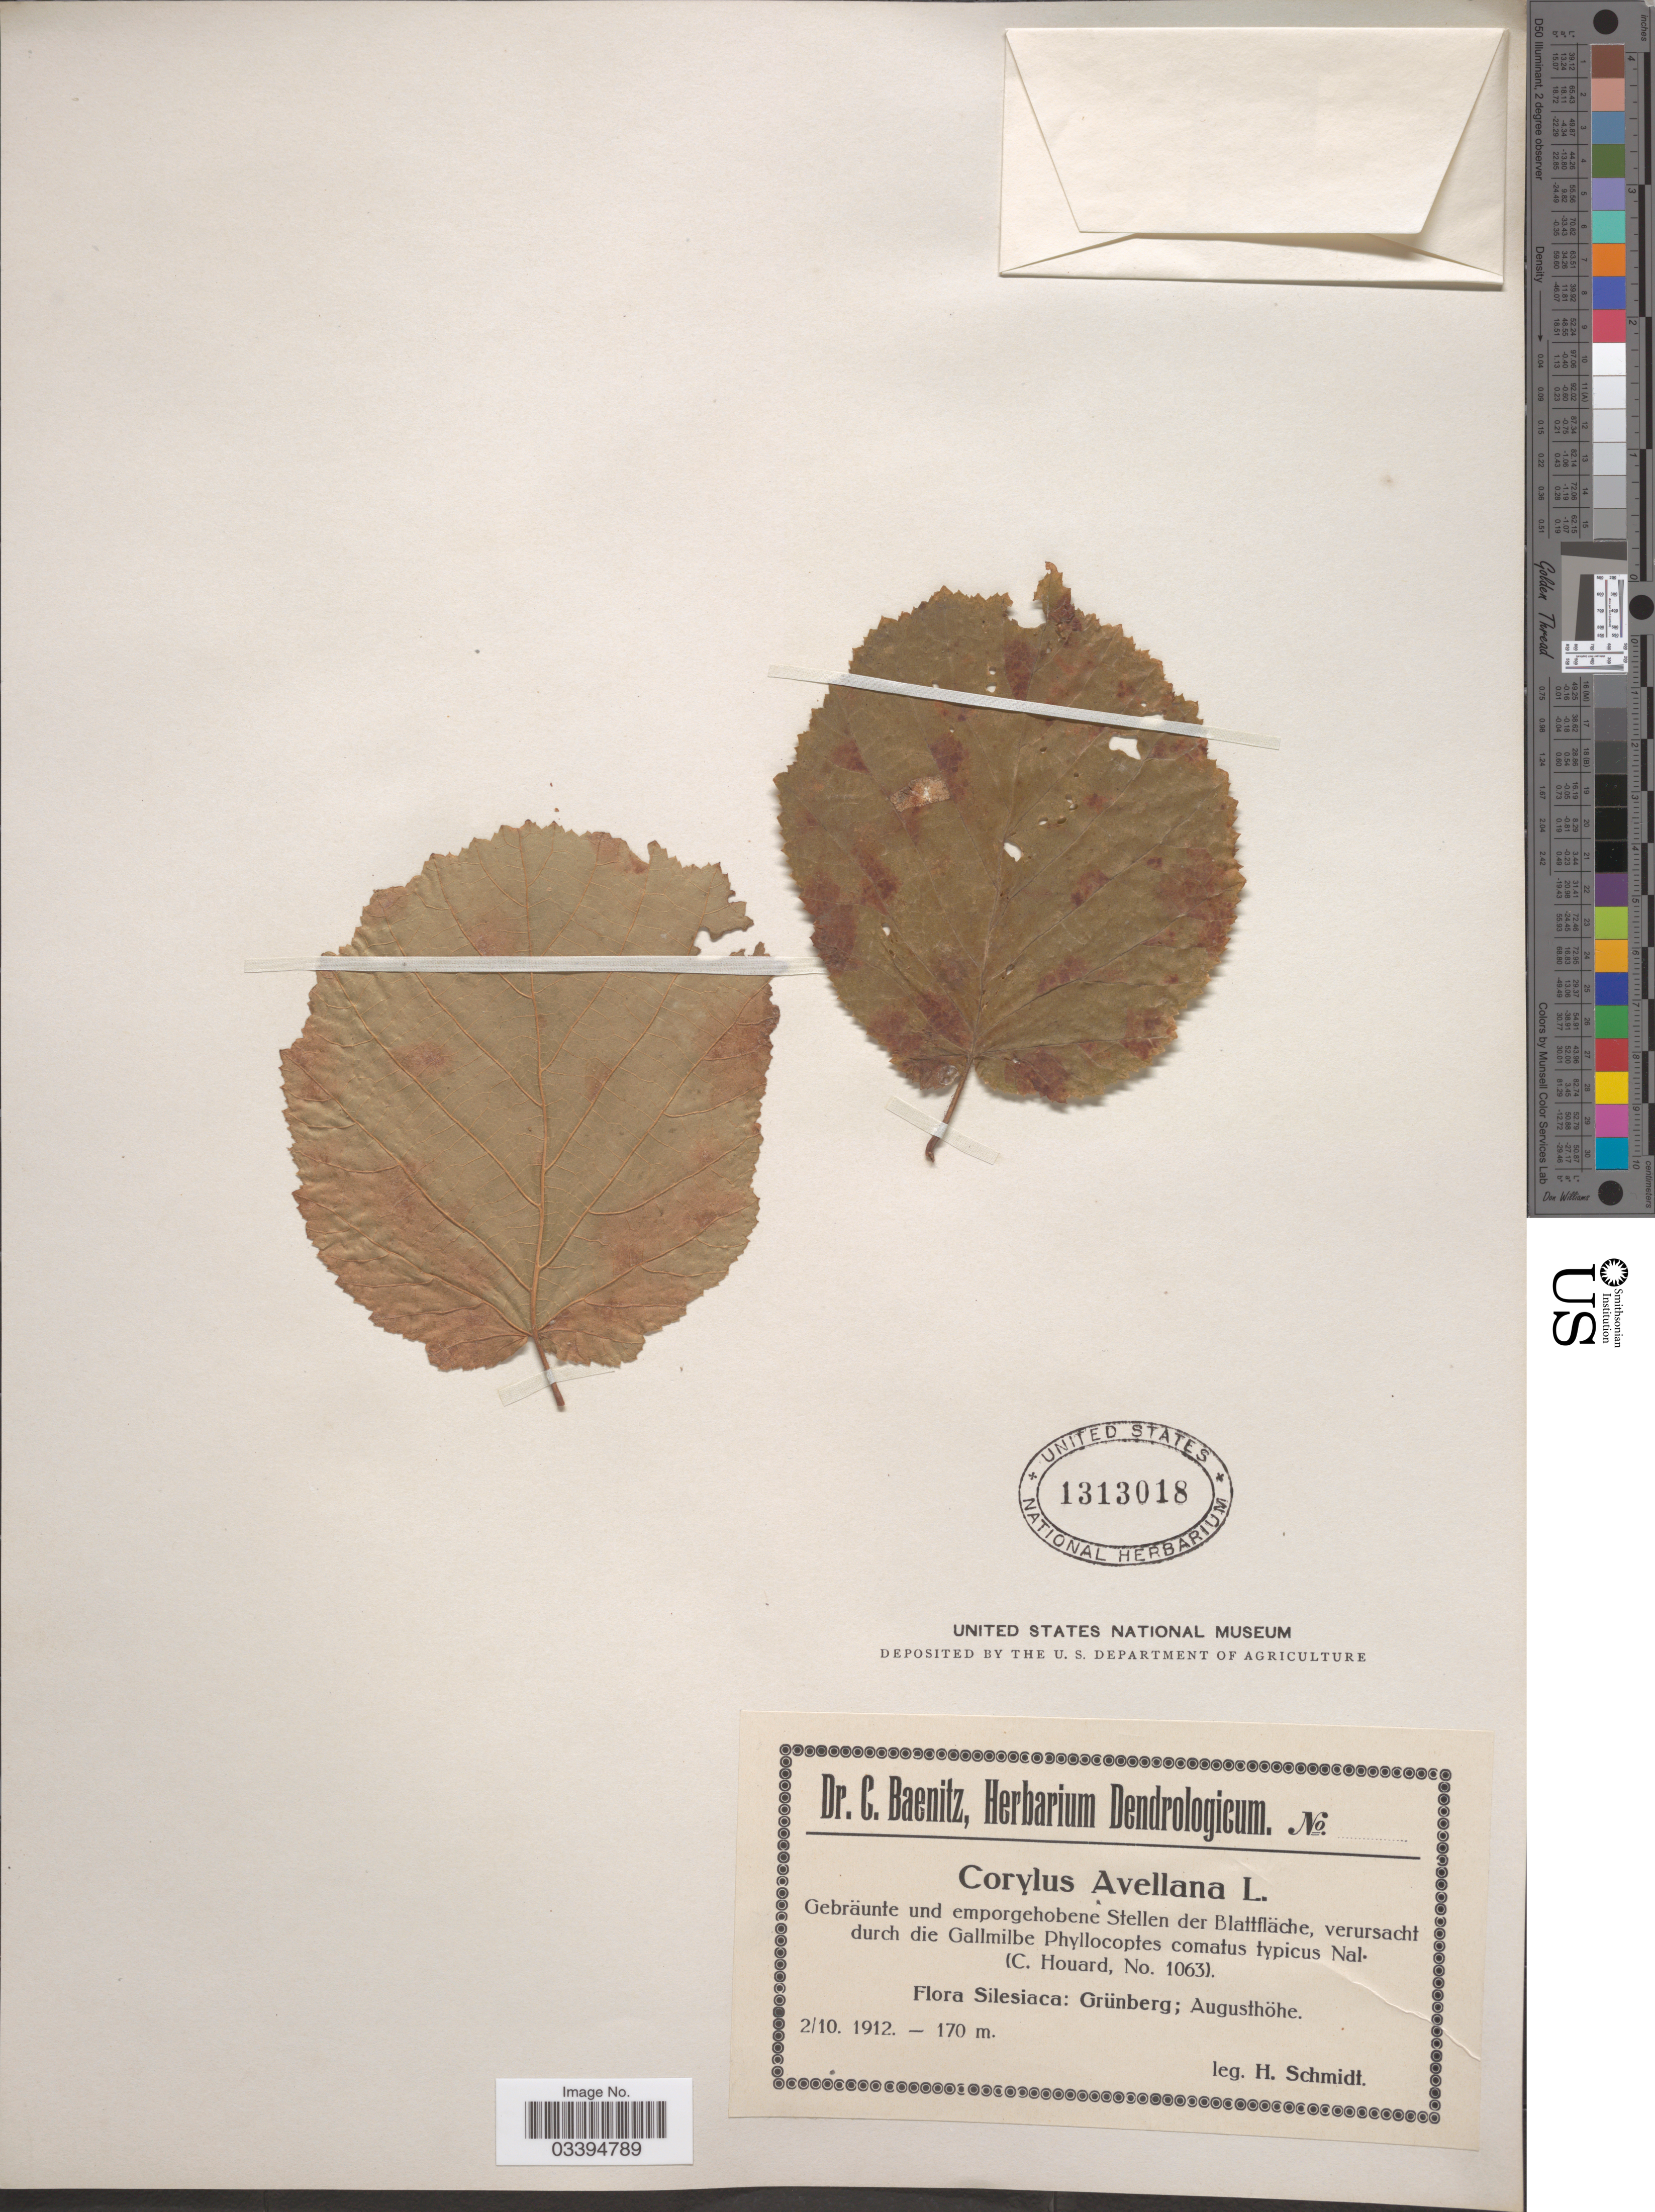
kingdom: Plantae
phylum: Tracheophyta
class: Magnoliopsida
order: Fagales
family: Betulaceae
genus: Corylus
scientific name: Corylus avellana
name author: L.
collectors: H. Schmidt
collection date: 1912-10-02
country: Poland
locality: Silesiaca: Grünberg; Augusthöhe.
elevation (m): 170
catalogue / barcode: US 1313018